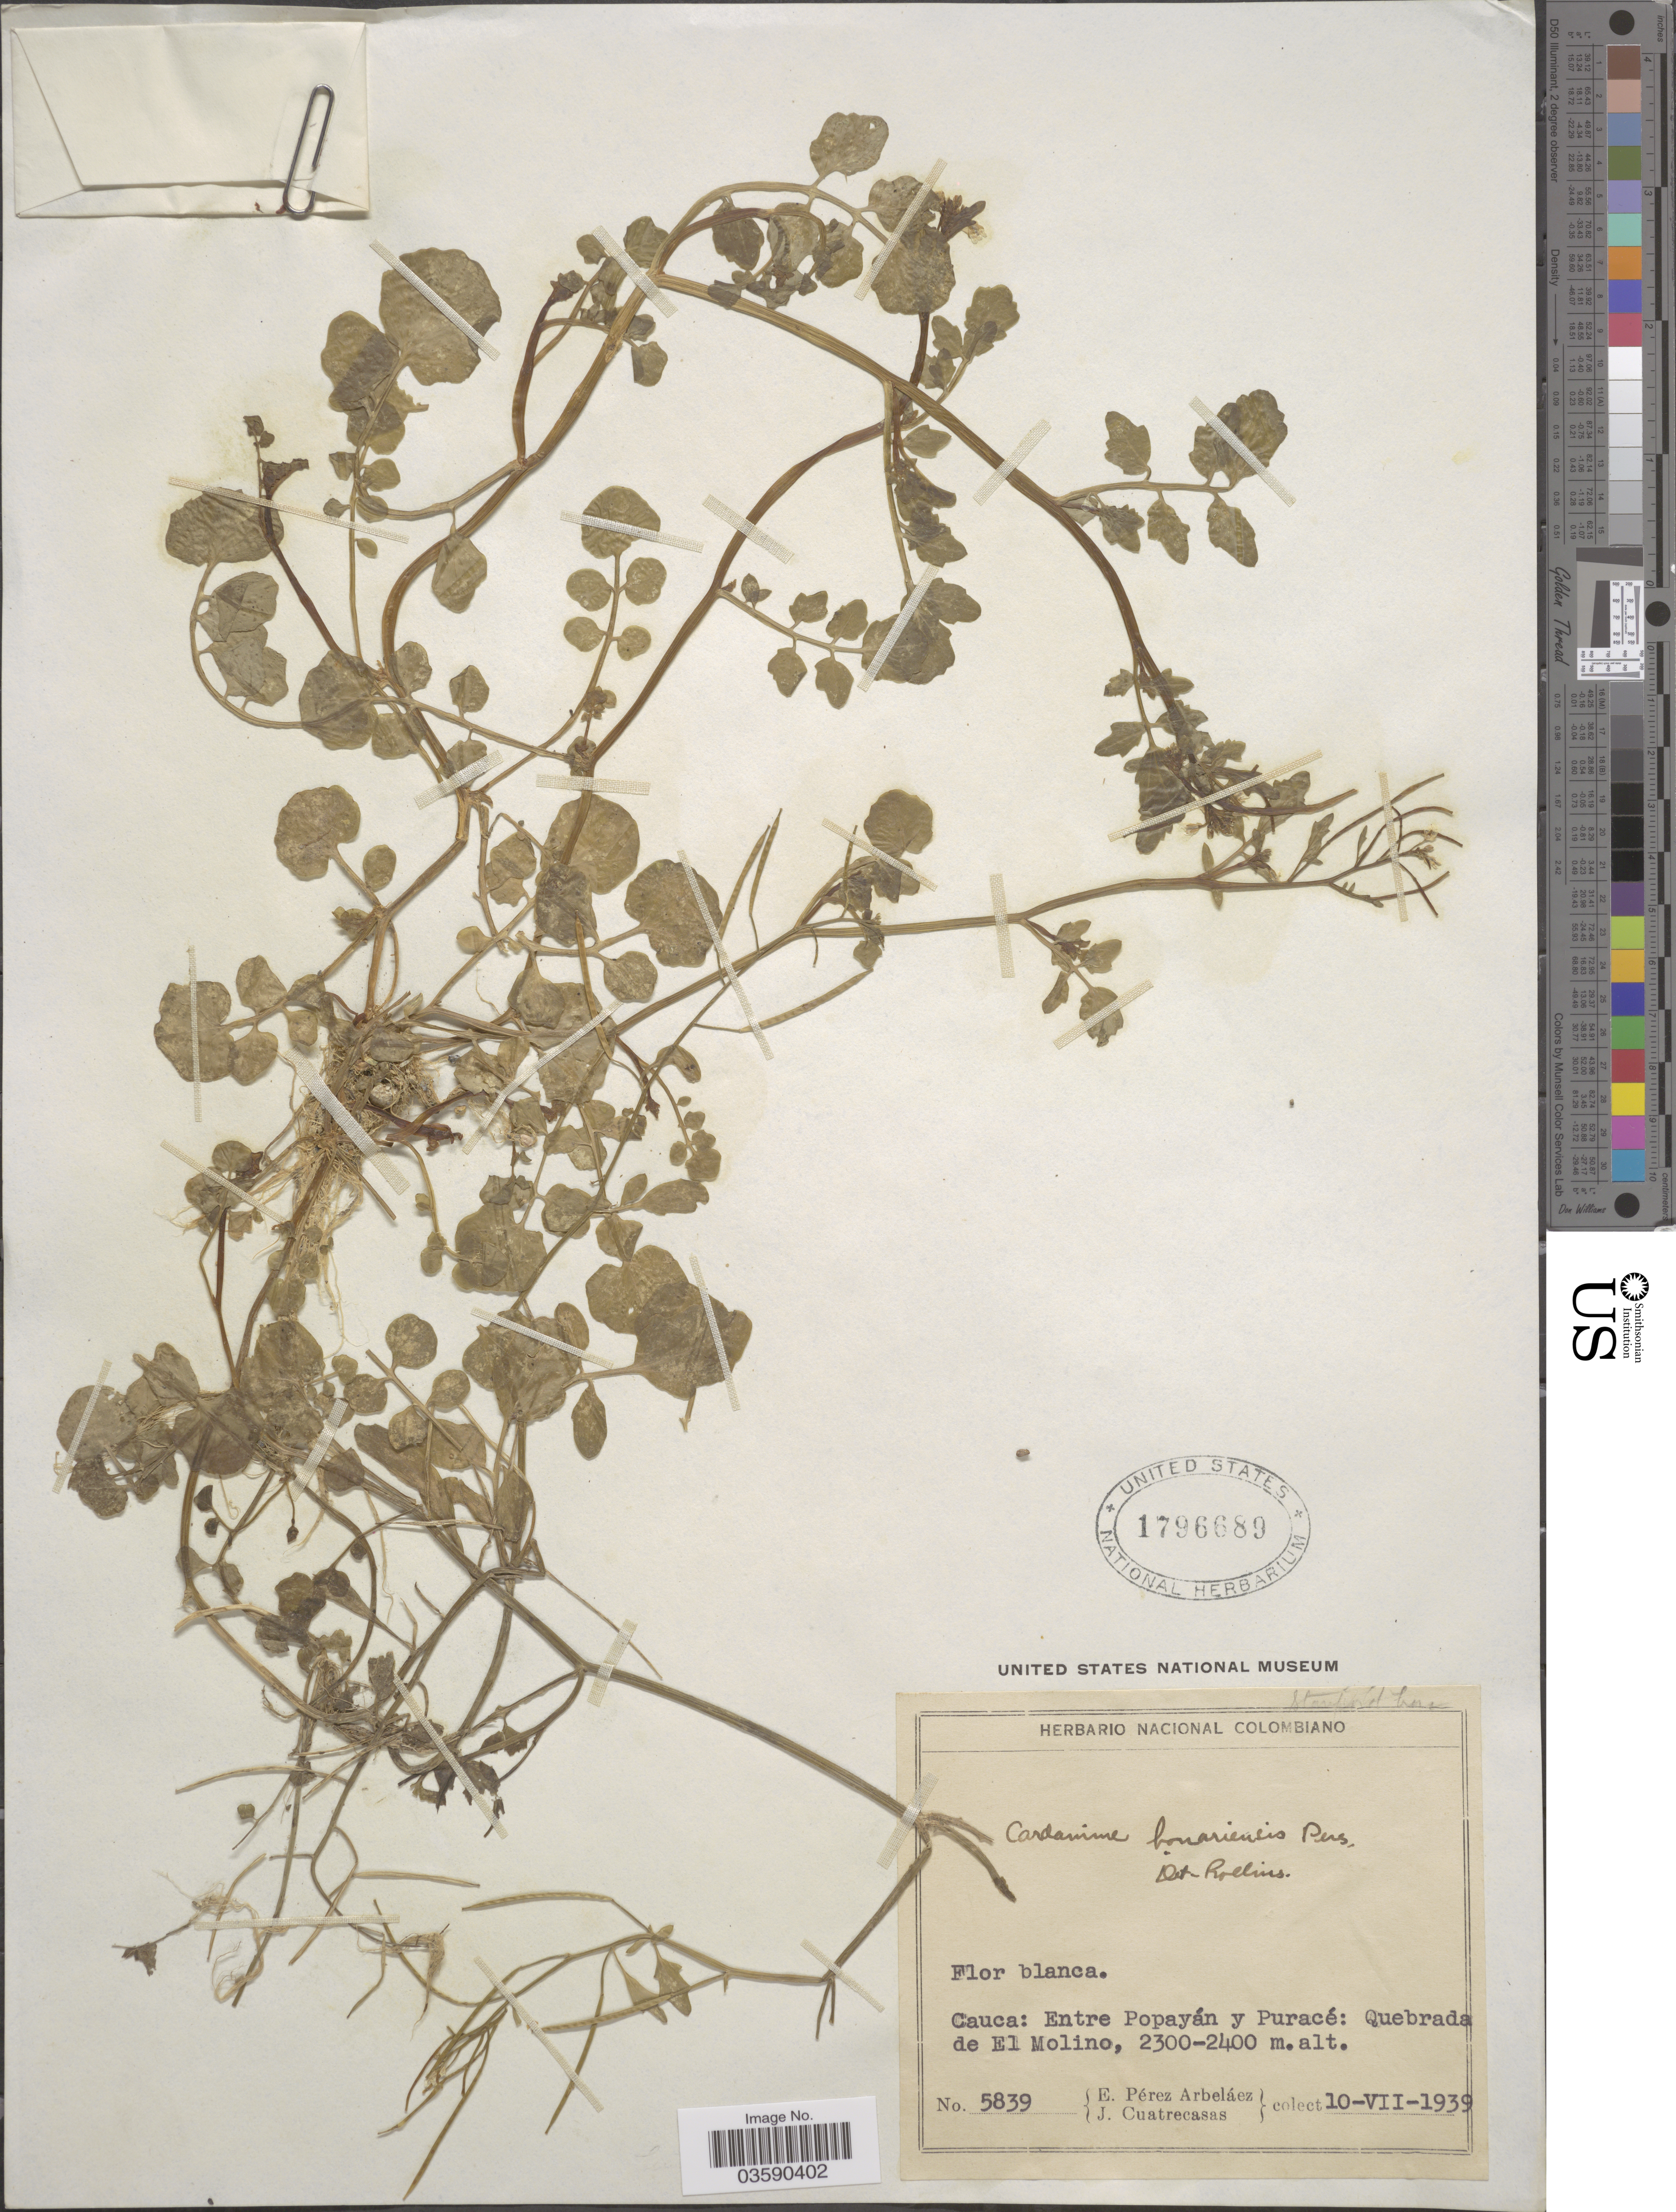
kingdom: Plantae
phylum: Tracheophyta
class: Magnoliopsida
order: Brassicales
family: Brassicaceae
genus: Cardamine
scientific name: Cardamine bonariensis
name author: Pers.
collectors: E. Pérez Arbeláez & J. Cuatrecasas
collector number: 5839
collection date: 1939-07-10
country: Colombia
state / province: Cauca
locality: Entre Popayán y Puracé: Quebrada de El Molino.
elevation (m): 2300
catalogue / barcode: US 1796689